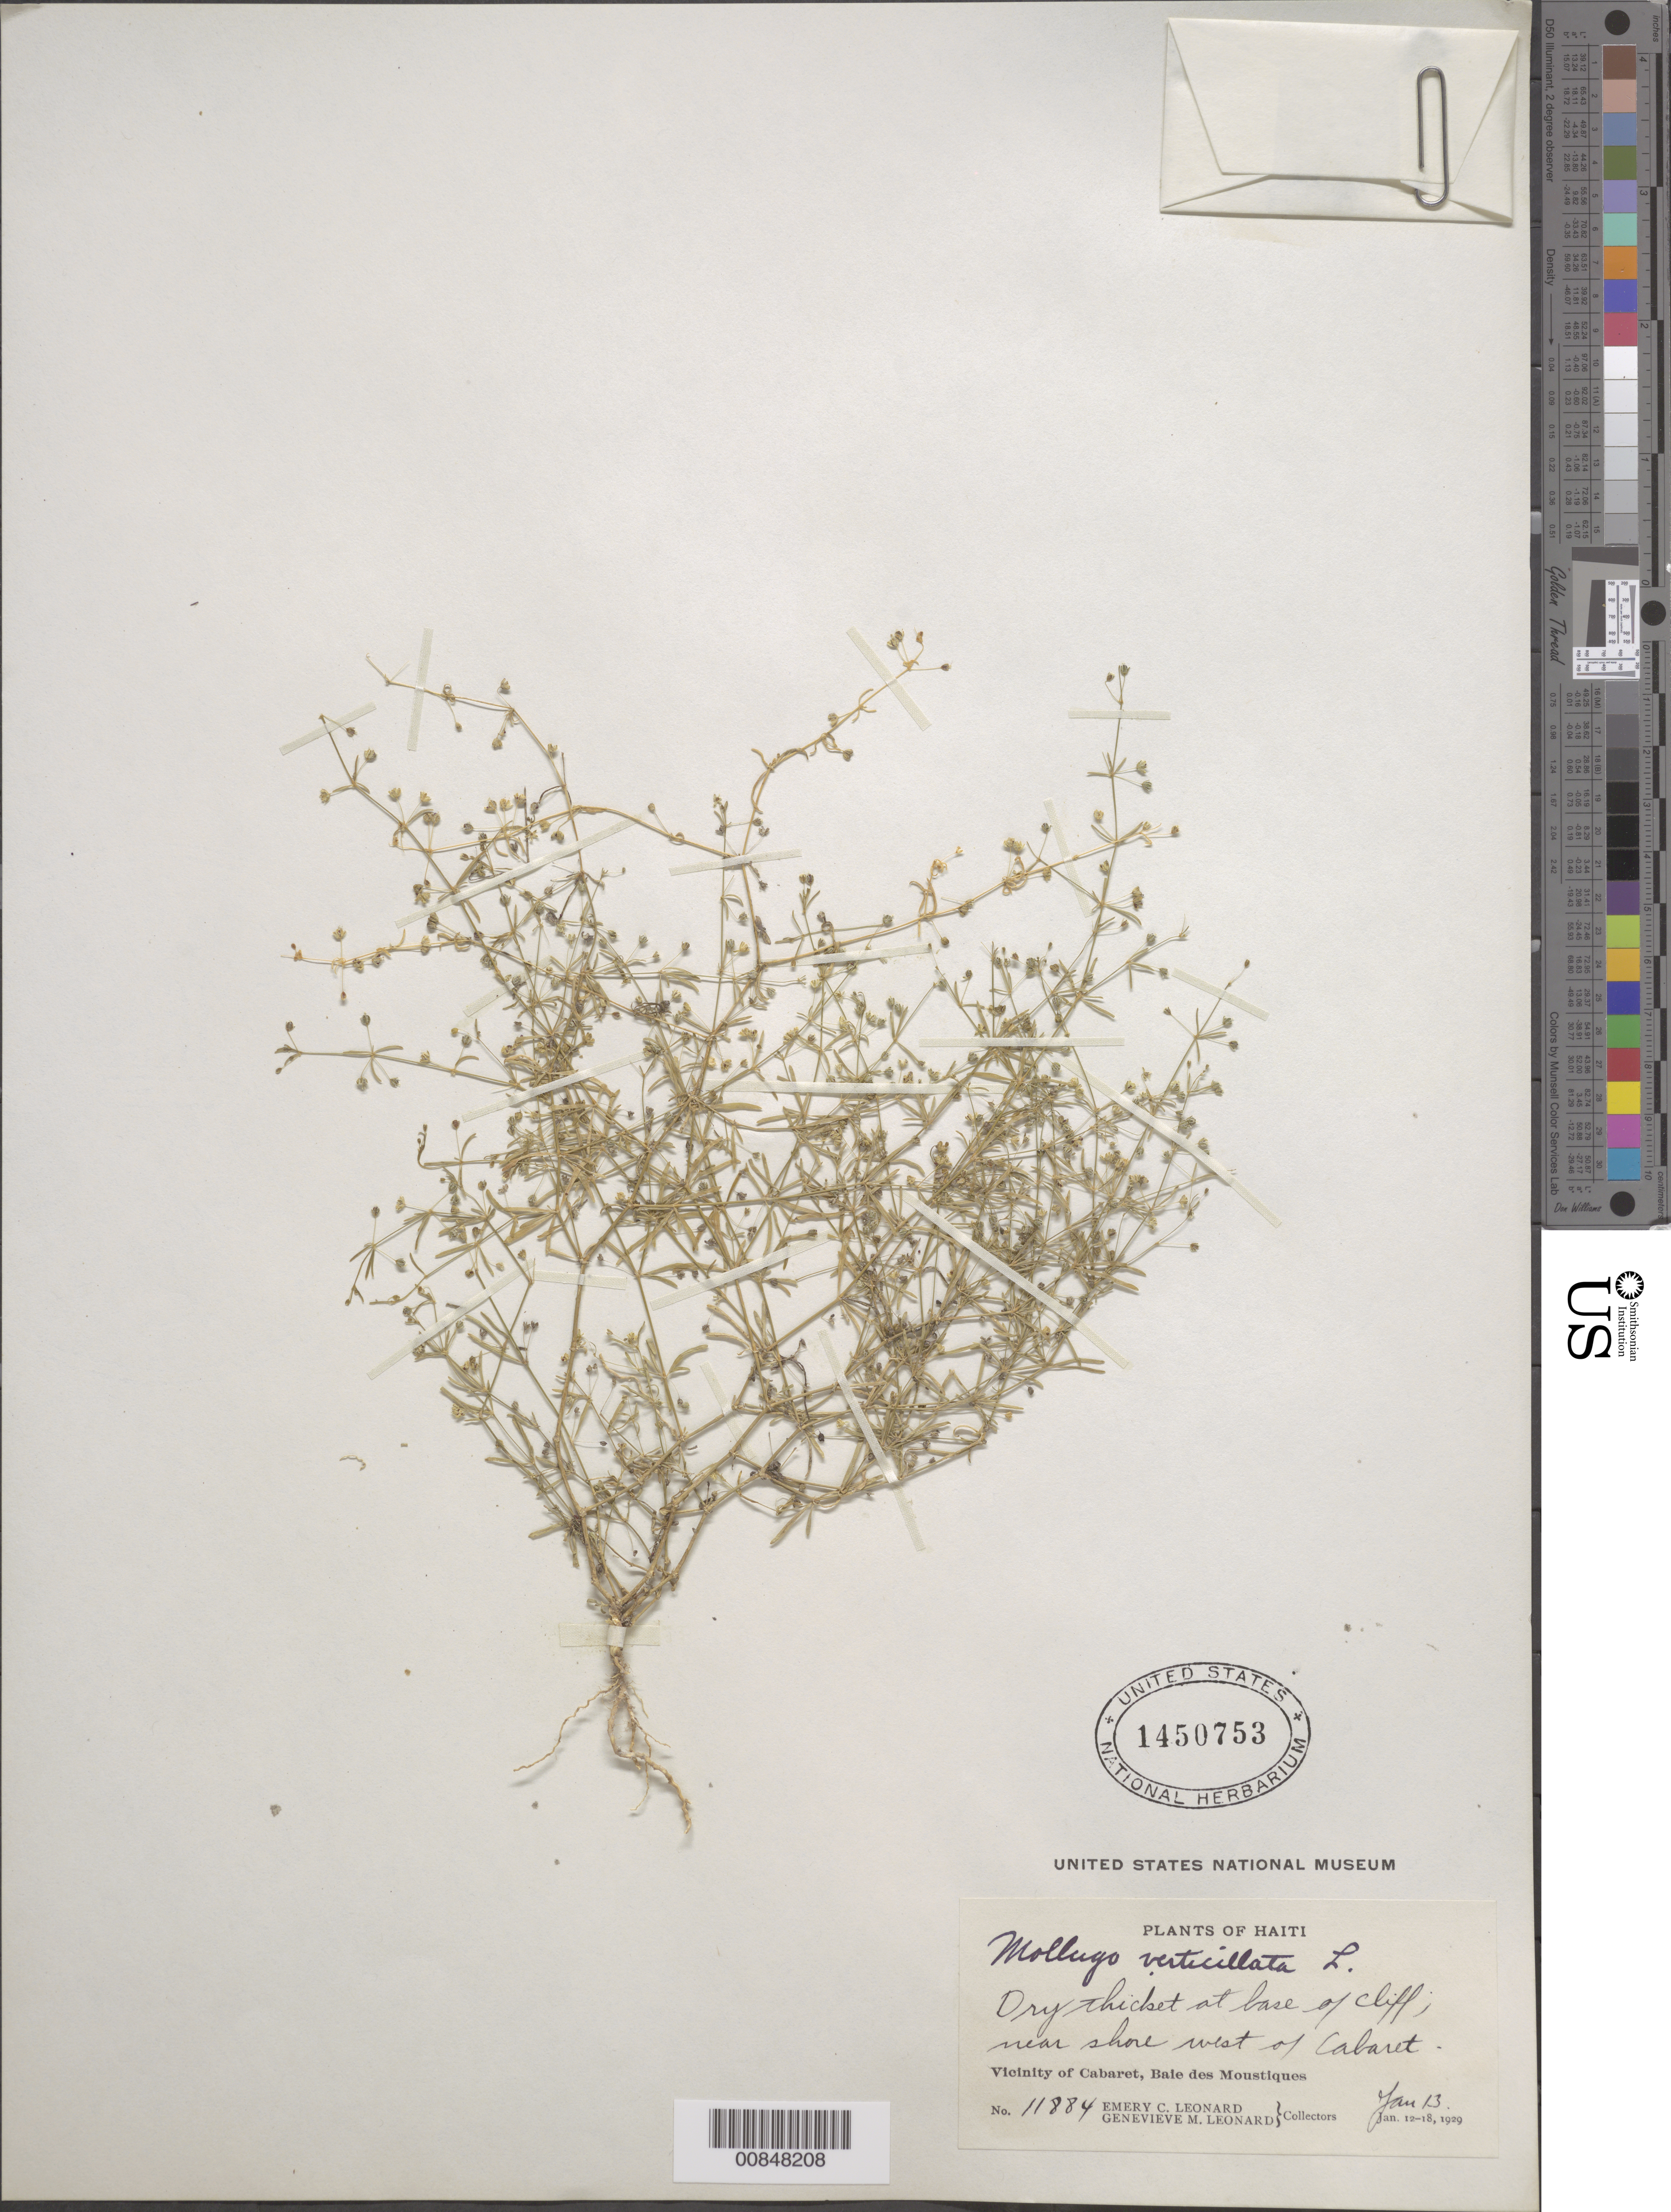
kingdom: Plantae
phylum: Tracheophyta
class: Magnoliopsida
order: Caryophyllales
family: Molluginaceae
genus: Mollugo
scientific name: Mollugo verticillata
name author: L.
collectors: E. C. Leonard & G. M. Leonard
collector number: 11884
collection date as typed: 13 Jan 1929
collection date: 1929-01-13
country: Haiti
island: Hispaniola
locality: Vicinity of Cabaret, Baie des Moustiques. Near shore west of Cabaret.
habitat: Dry thicket at base of cliff.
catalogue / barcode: US 1450753